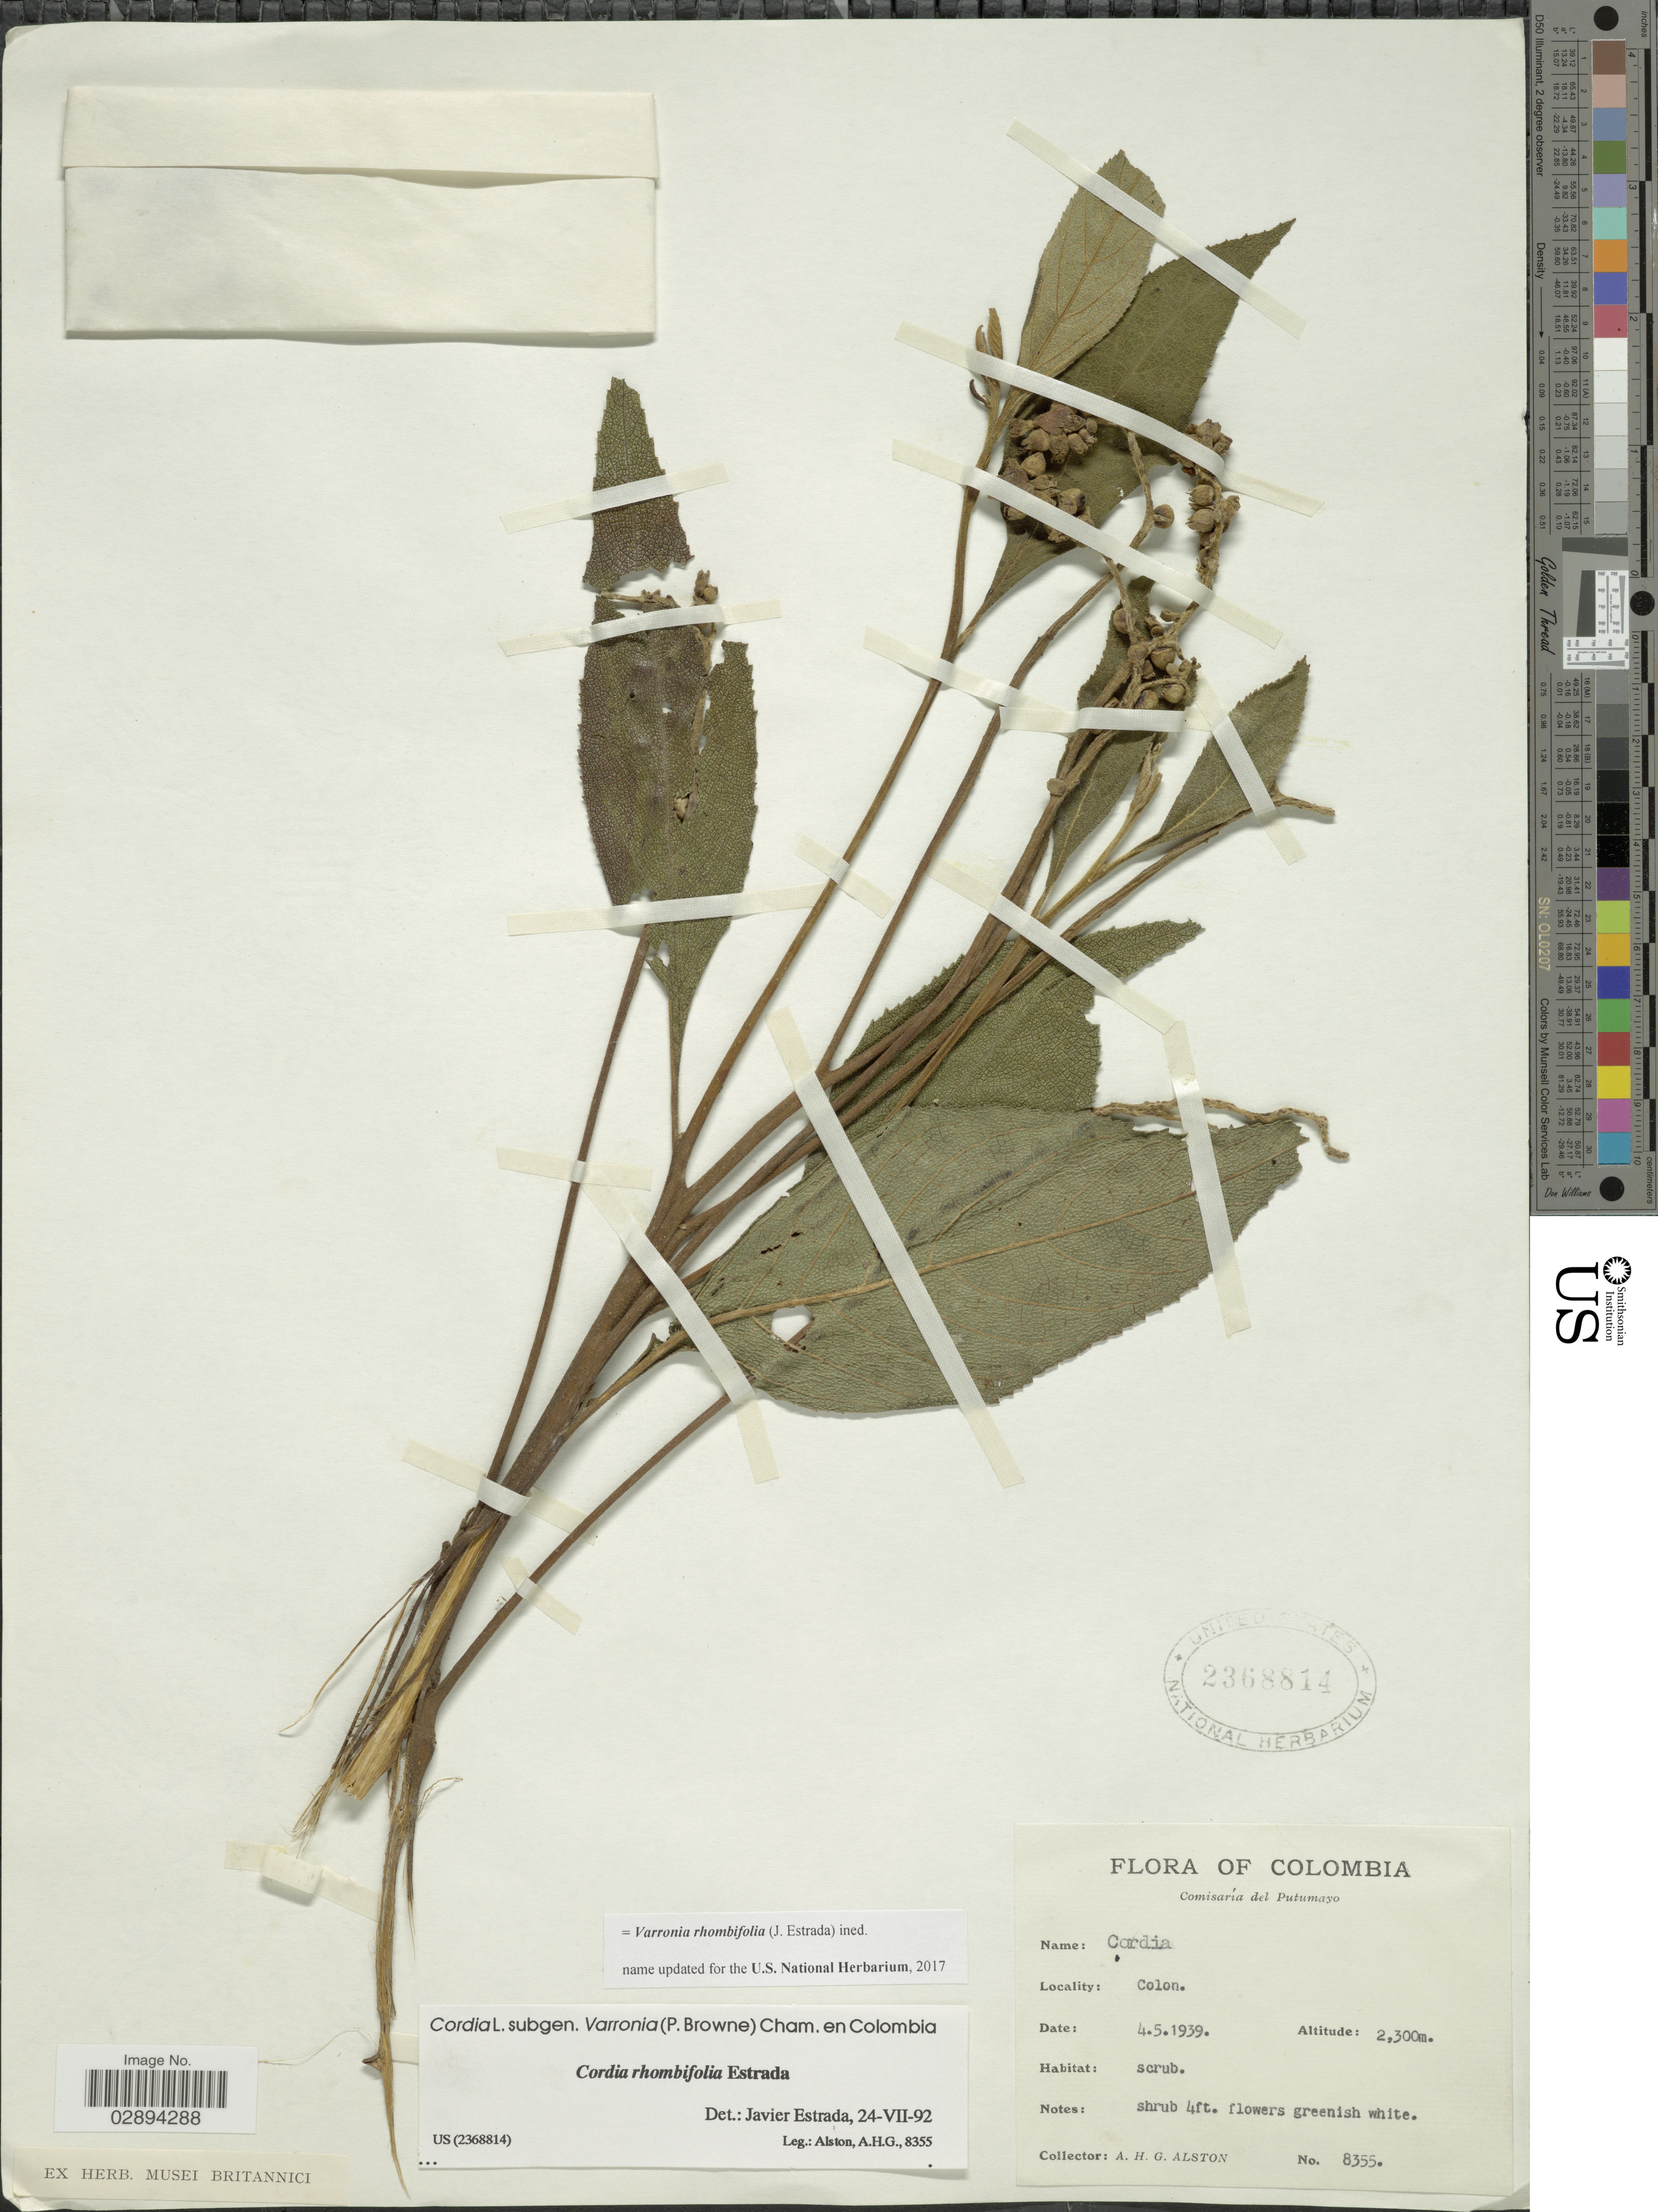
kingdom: Plantae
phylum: Tracheophyta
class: Magnoliopsida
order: Boraginales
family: Cordiaceae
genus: Varronia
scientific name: Varronia rhombifolia (J. Estrada) comb. nov. ined.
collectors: A. H. Alston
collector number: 8355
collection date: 1939-05-04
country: Colombia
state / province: Putumayo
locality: Comisaría del Putumayo, Colon.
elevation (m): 2300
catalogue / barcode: US 2368814